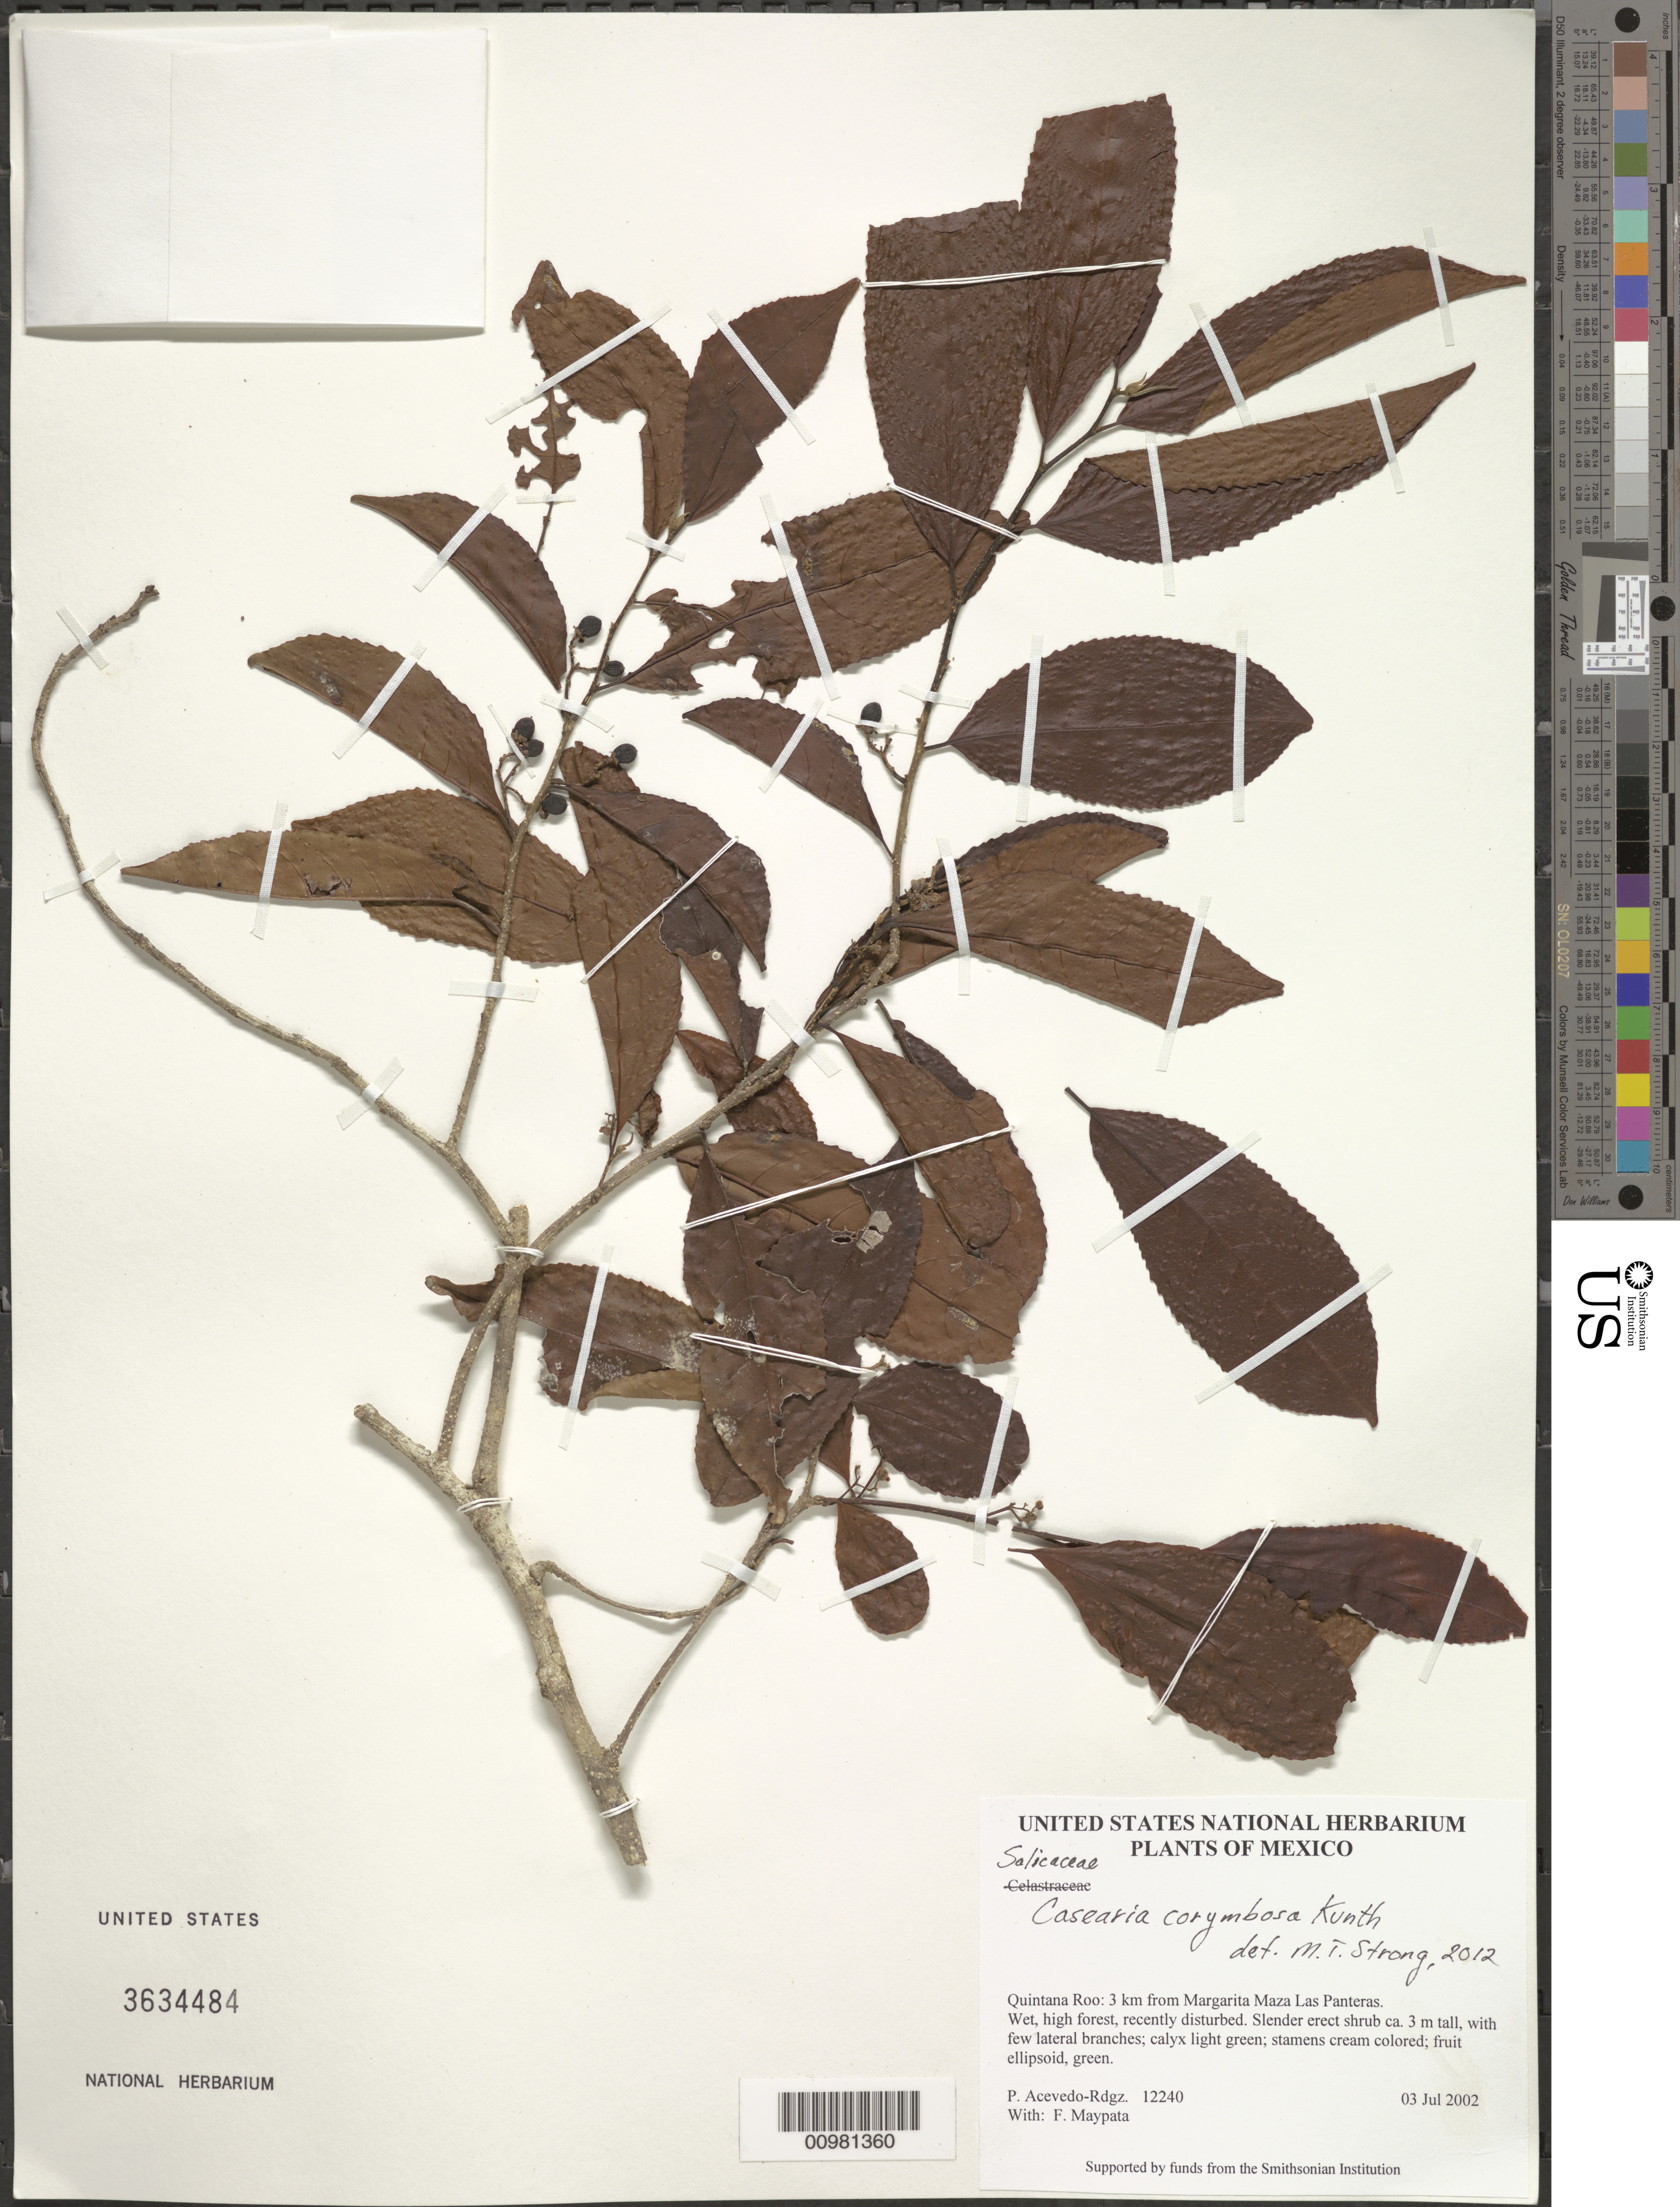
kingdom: Plantae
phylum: Tracheophyta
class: Magnoliopsida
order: Malpighiales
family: Salicaceae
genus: Casearia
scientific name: Casearia corymbosa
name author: Kunth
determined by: Strong, M. T., (US), Smithsonian Institution - National Museum of Natural History (UNITED STATES)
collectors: P. Acevedo-Rodr. & F. Maypata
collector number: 12240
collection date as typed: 03 Jul 2002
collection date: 2002-07-03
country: Mexico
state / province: Quintana Roo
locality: Quintana Roo: 3 km from Margarita Maza Las Panteras.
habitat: Wet, high forest, recently disturbed.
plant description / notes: K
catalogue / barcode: US 3634484